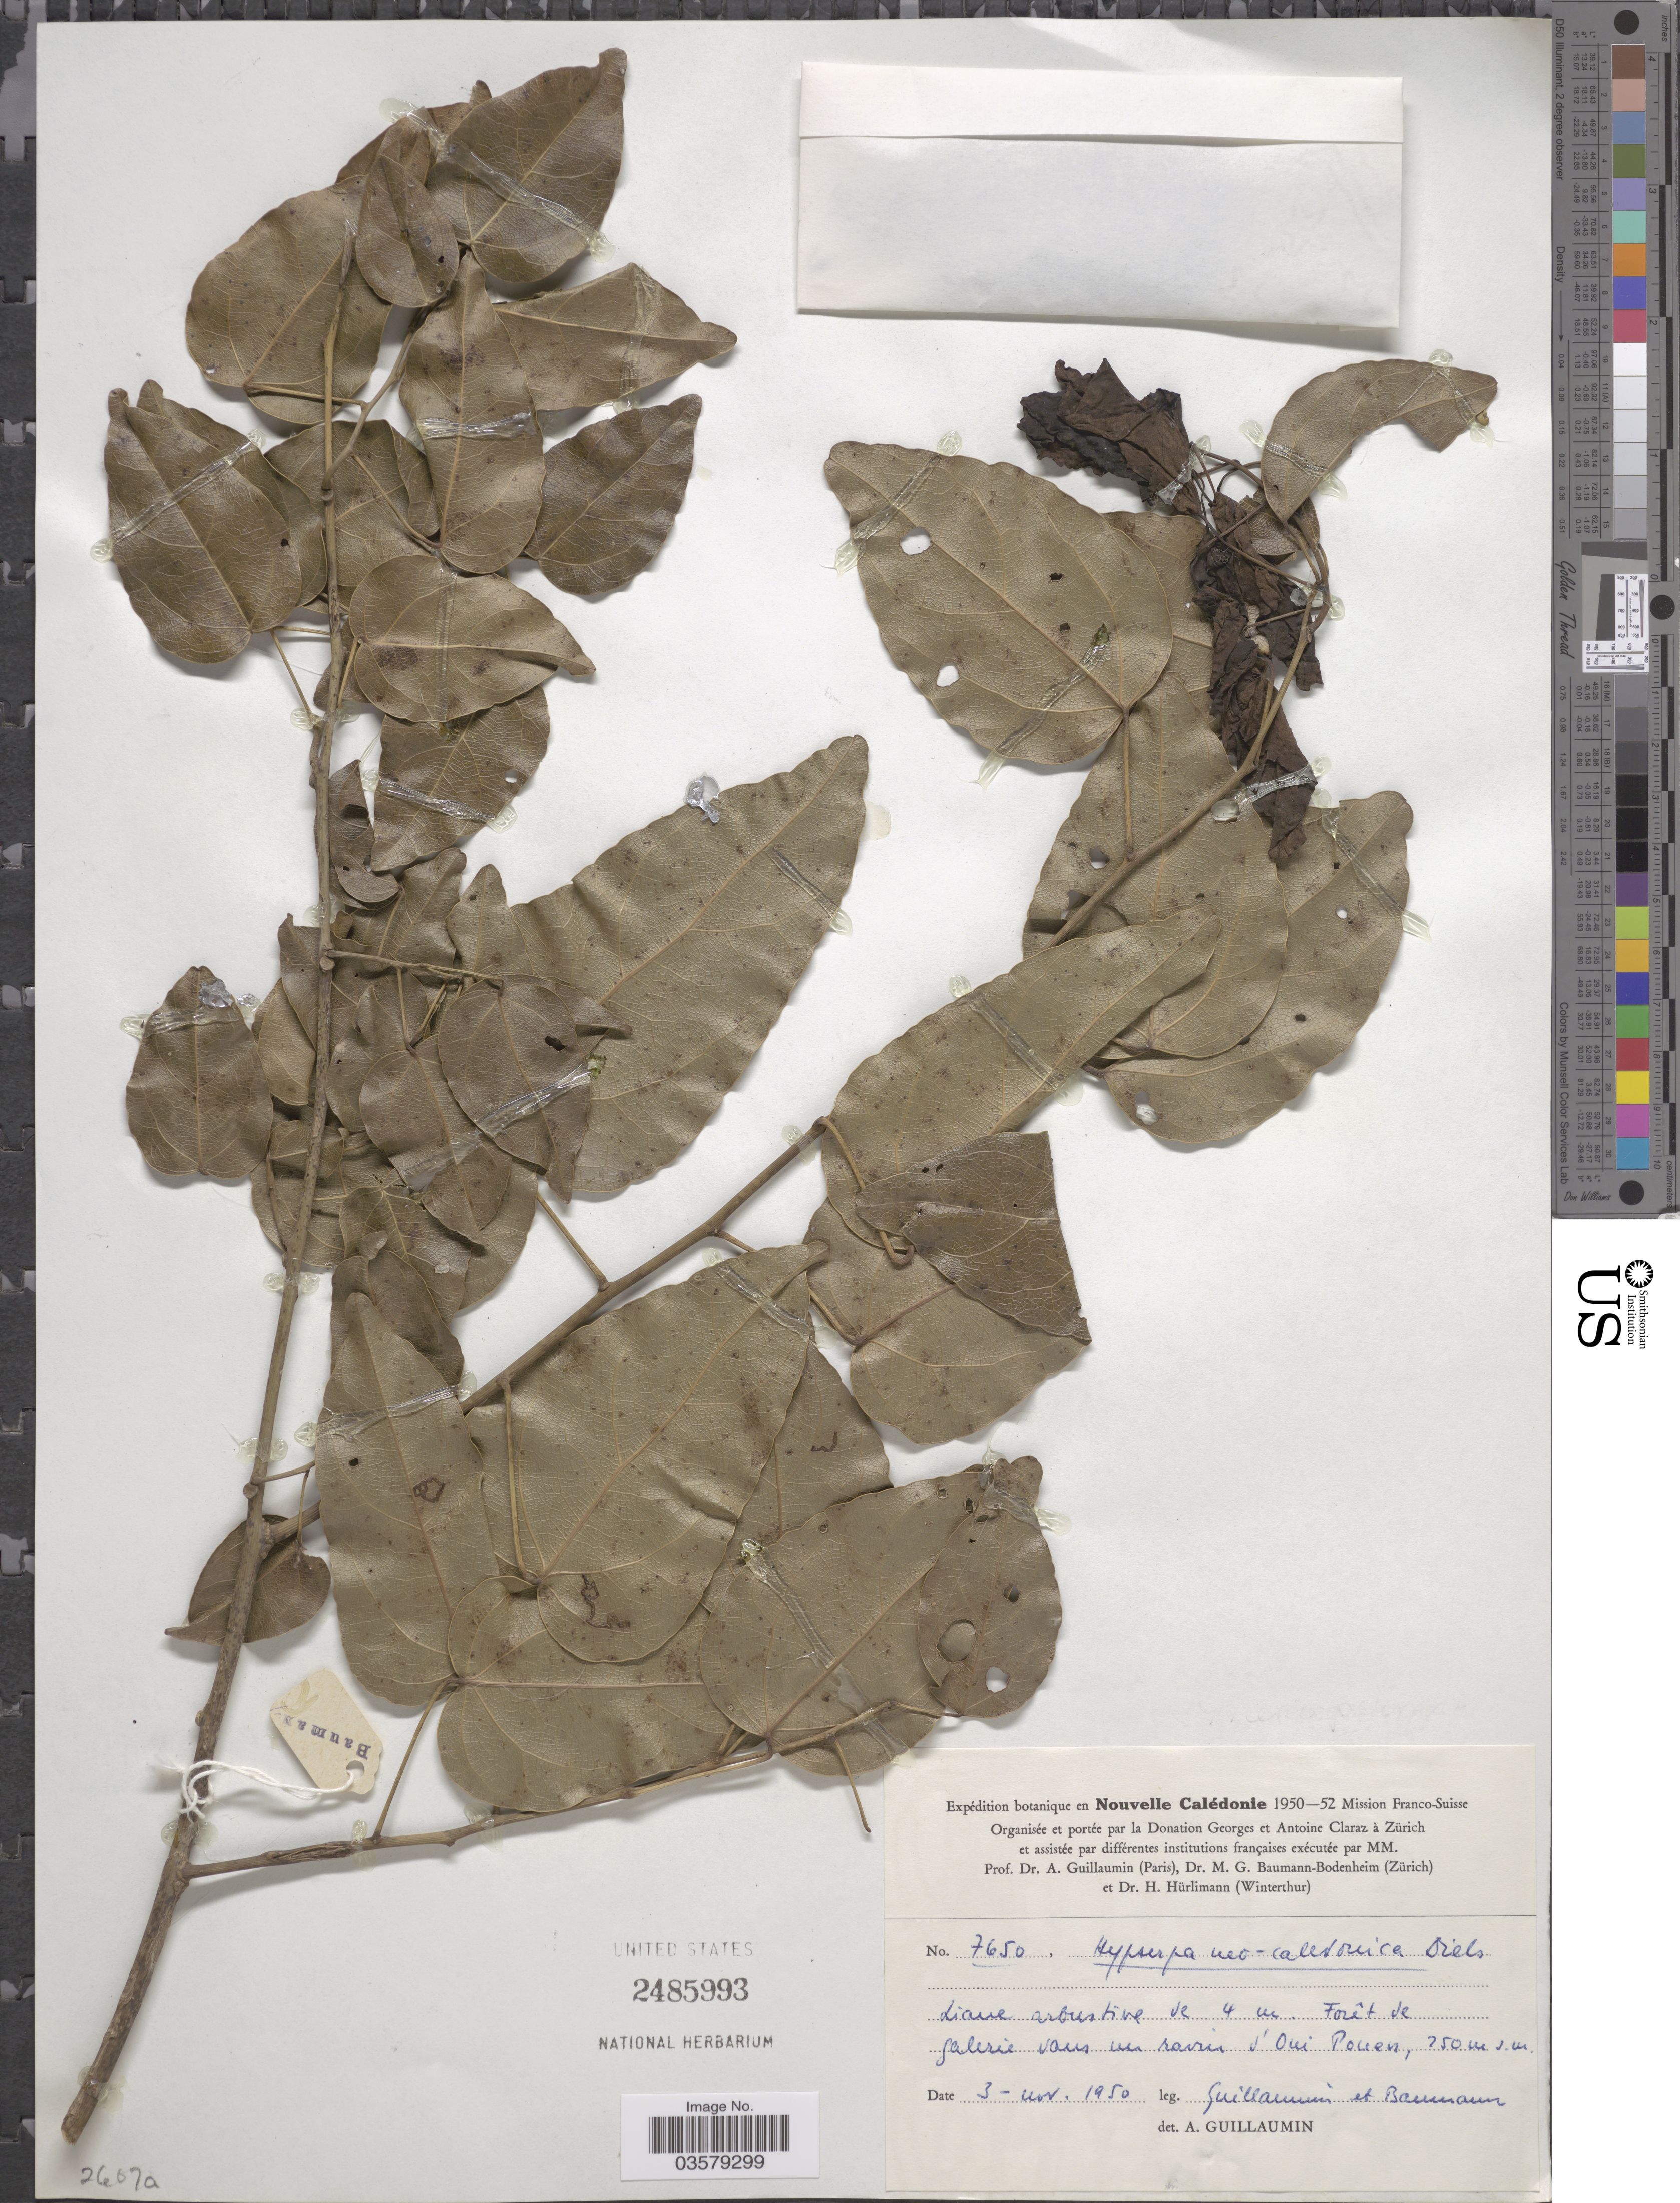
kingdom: Plantae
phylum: Tracheophyta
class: Magnoliopsida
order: Ranunculales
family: Menispermaceae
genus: Hypserpa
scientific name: Hypserpa neocaledonica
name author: Diels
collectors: A. Guillaumin & M. G. Baumann-Bodenheim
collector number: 7650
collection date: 1950-11-03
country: New Caledonia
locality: Nouvelle-Calédonie. Forêt de galerie vaus un ravine d'Oui Pouen.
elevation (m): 250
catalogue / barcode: US 2485993